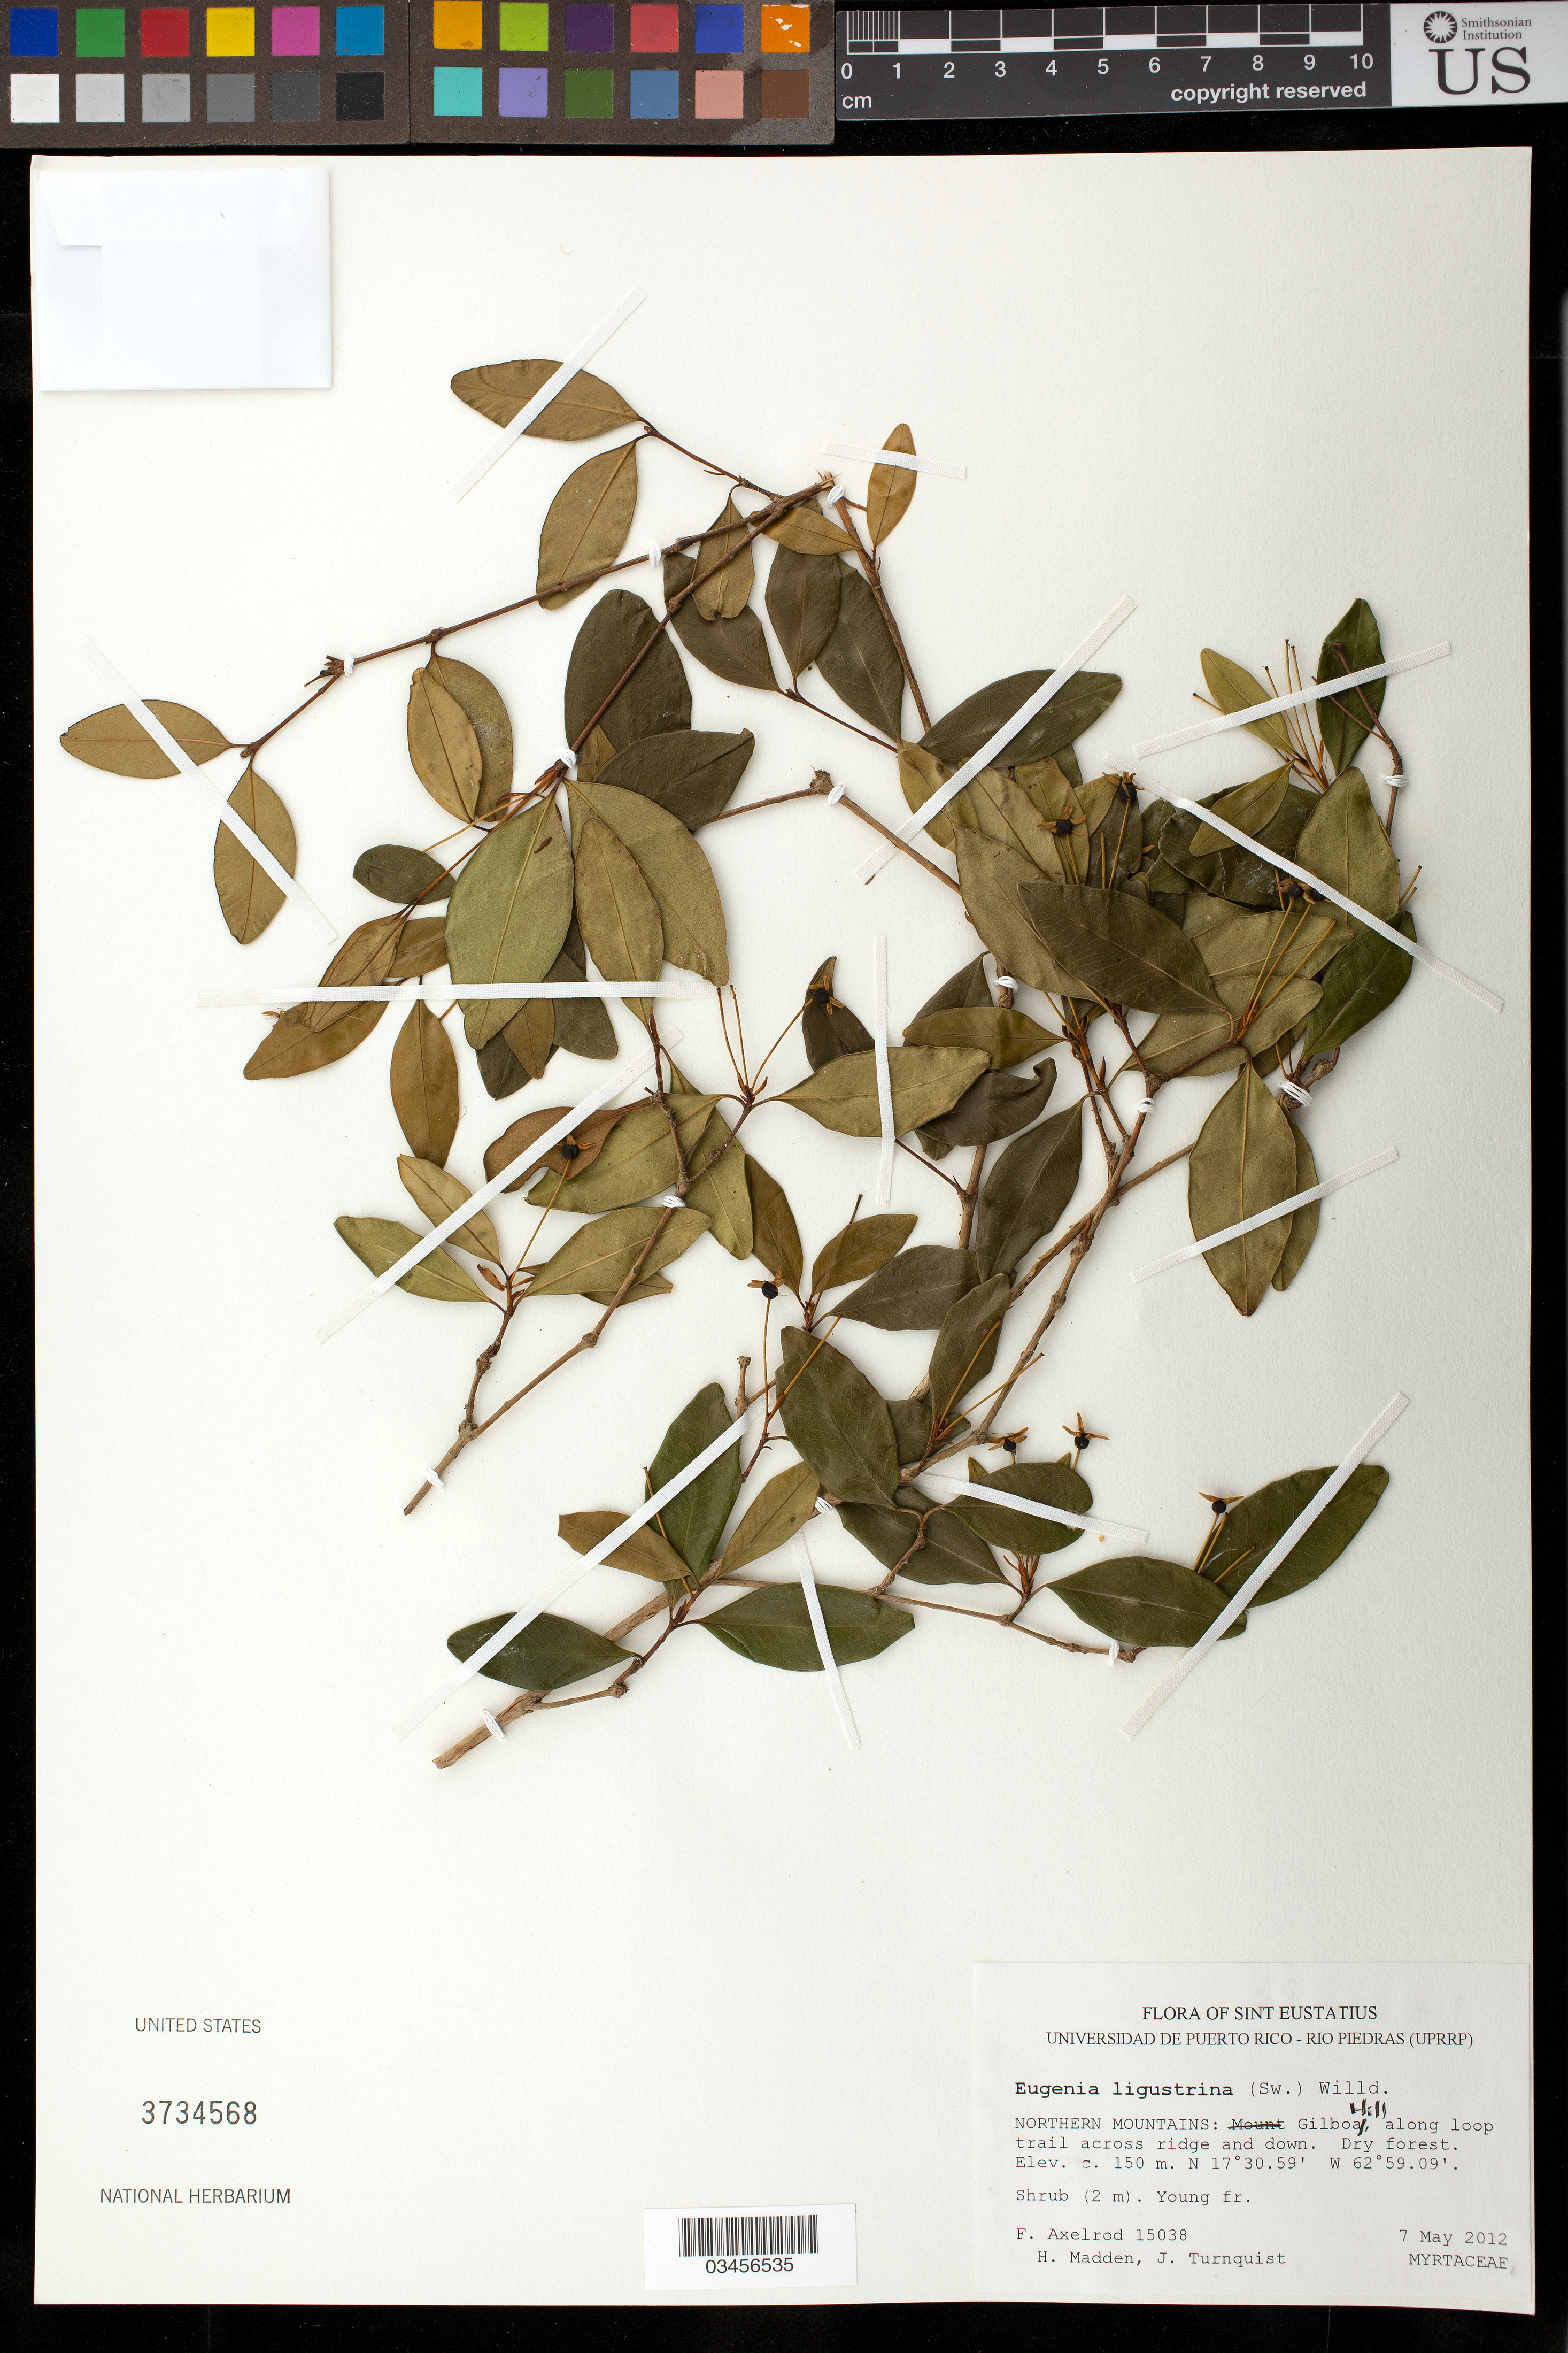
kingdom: Plantae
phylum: Tracheophyta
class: Magnoliopsida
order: Myrtales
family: Myrtaceae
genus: Eugenia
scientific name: Eugenia ligustrina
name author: (Sw.) Willd.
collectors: F. S. Axelrod, H. Madden & J. Turnquist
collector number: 15038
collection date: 2012-05-07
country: Netherlands Antilles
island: Sint Eustatius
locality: Northern Mountains: Gilboa Hill, along loop trail across ridge and down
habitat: Dry forest, along trail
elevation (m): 150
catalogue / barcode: US 3734568